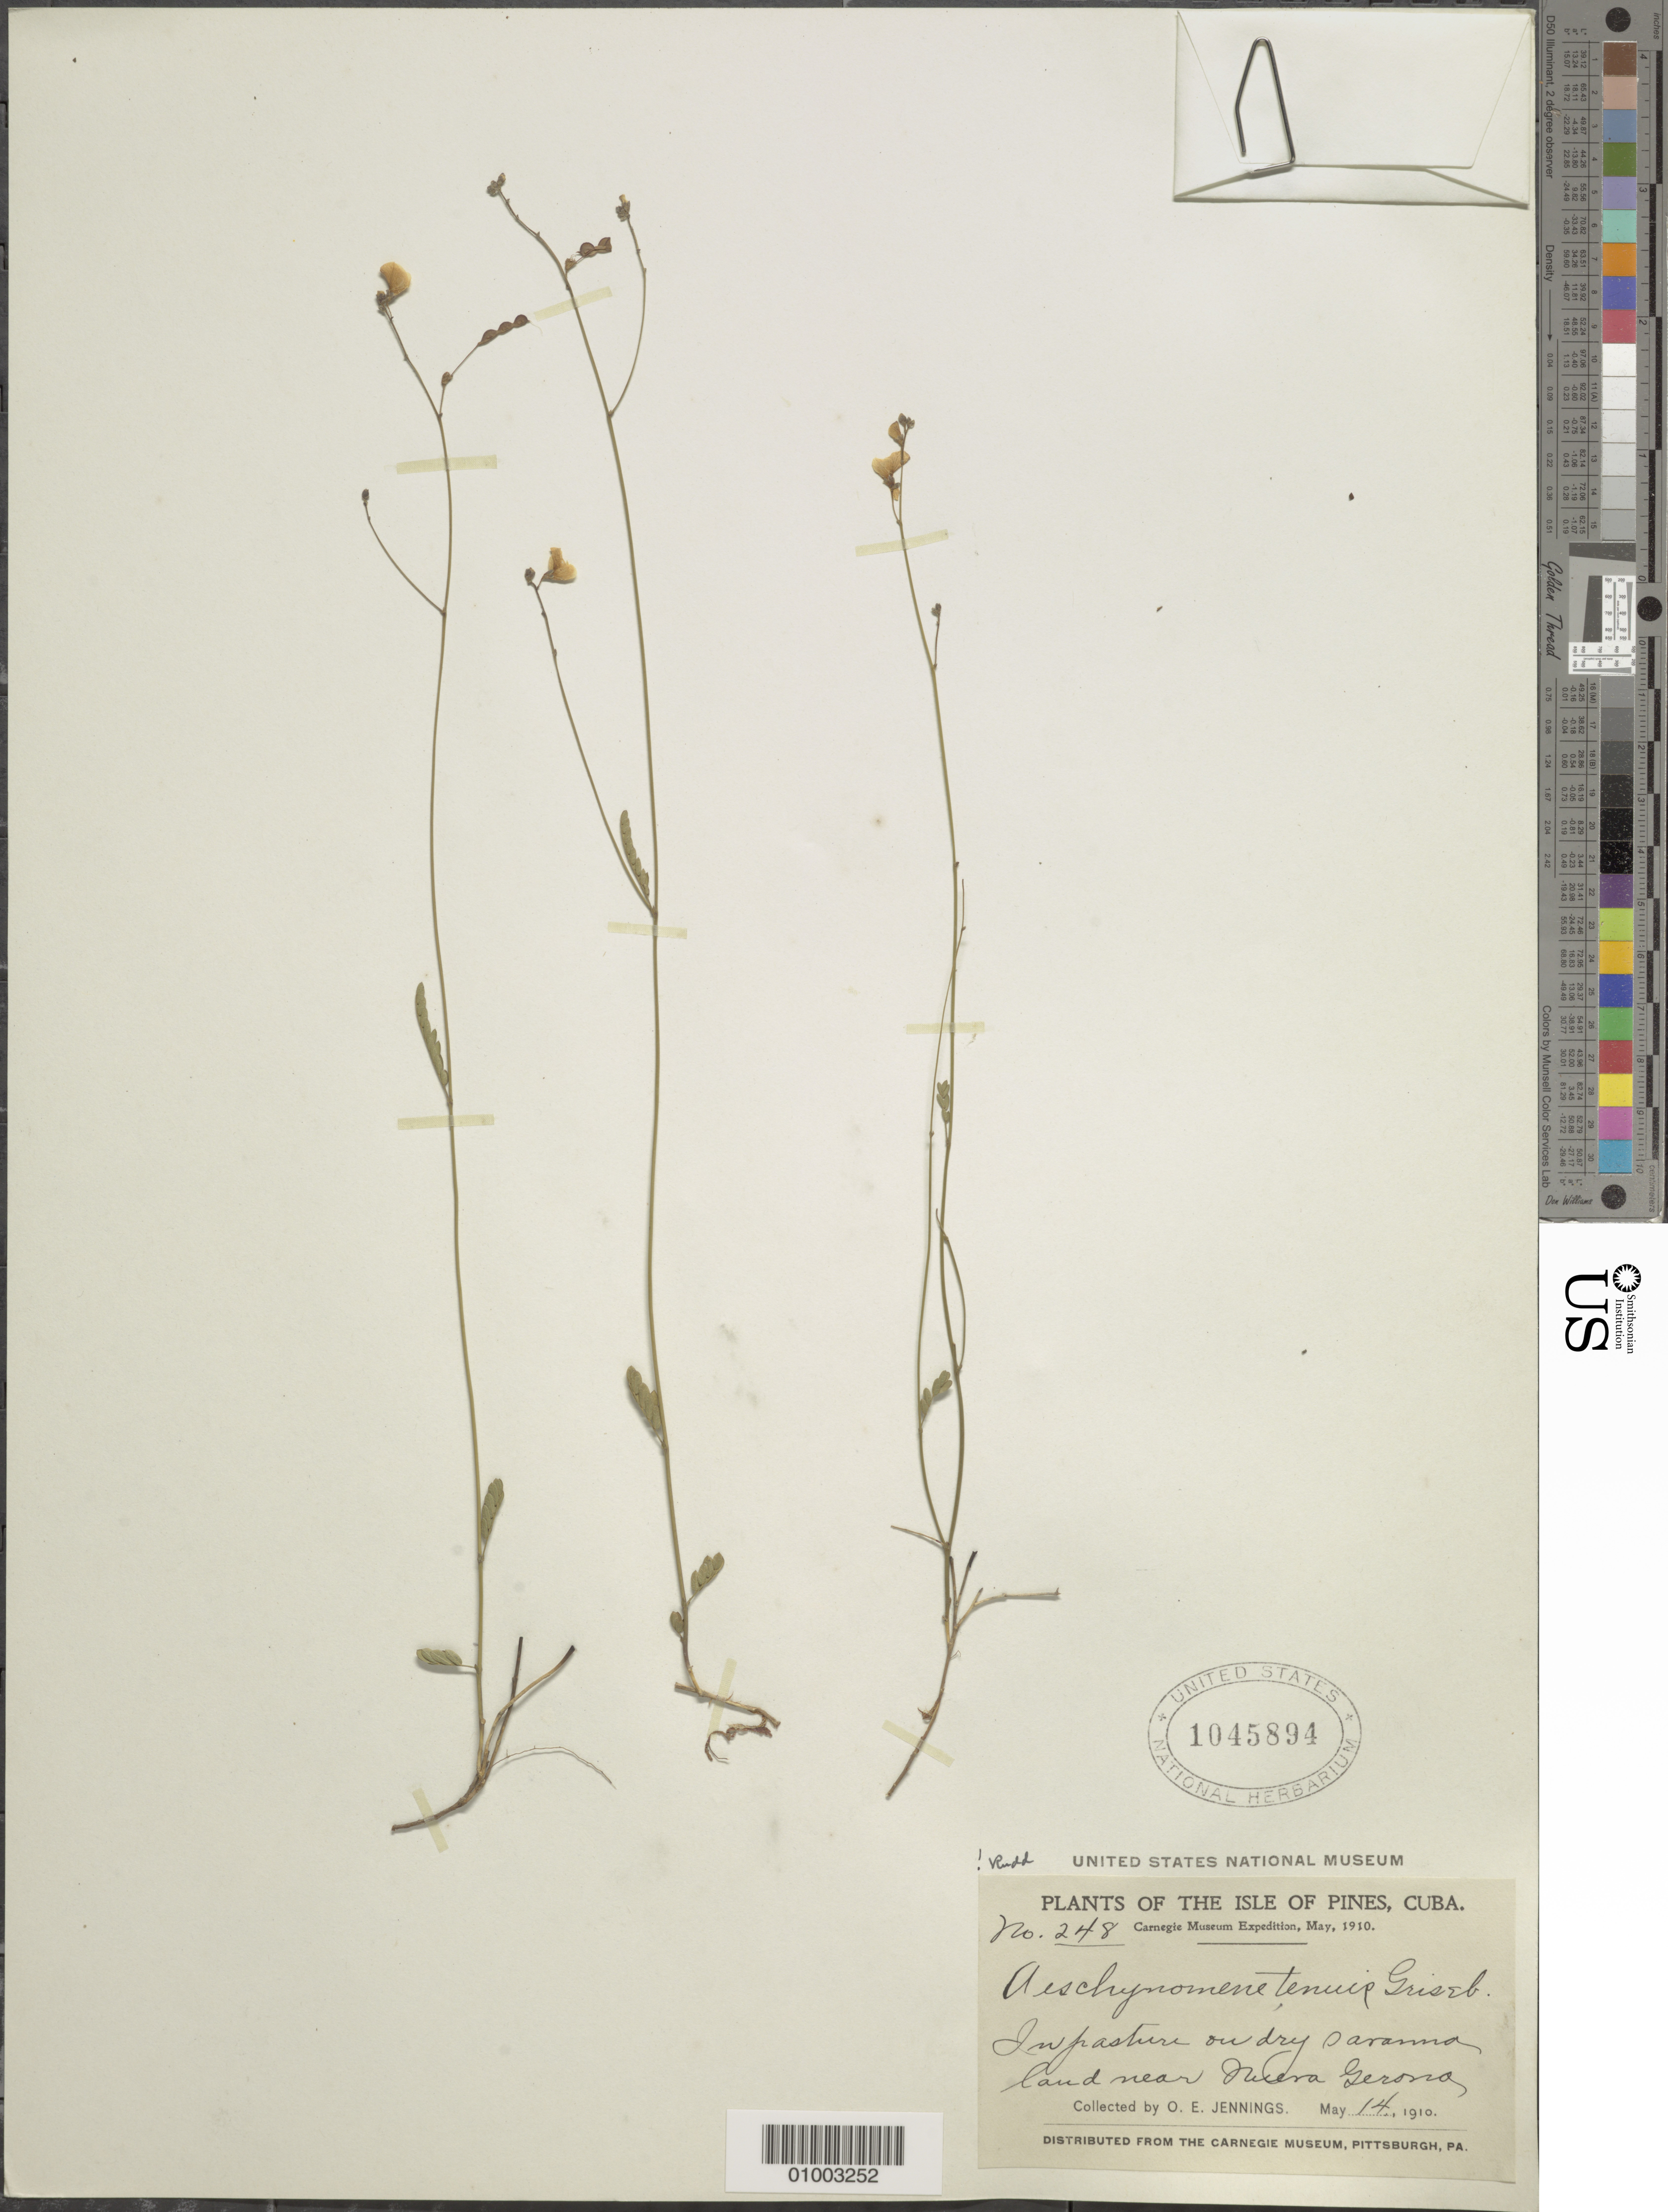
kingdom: Plantae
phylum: Tracheophyta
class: Magnoliopsida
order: Fabales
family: Fabaceae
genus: Aeschynomene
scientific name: Aeschynomene tenuis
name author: Griseb.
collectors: O. E. Jennings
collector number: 248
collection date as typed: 14 May 1910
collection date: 1910-05-14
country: Cuba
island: Isla de la Juventud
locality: In pasture on dry savanna land near Nueva Gerona, Isle of Pines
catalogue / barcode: US 1045894